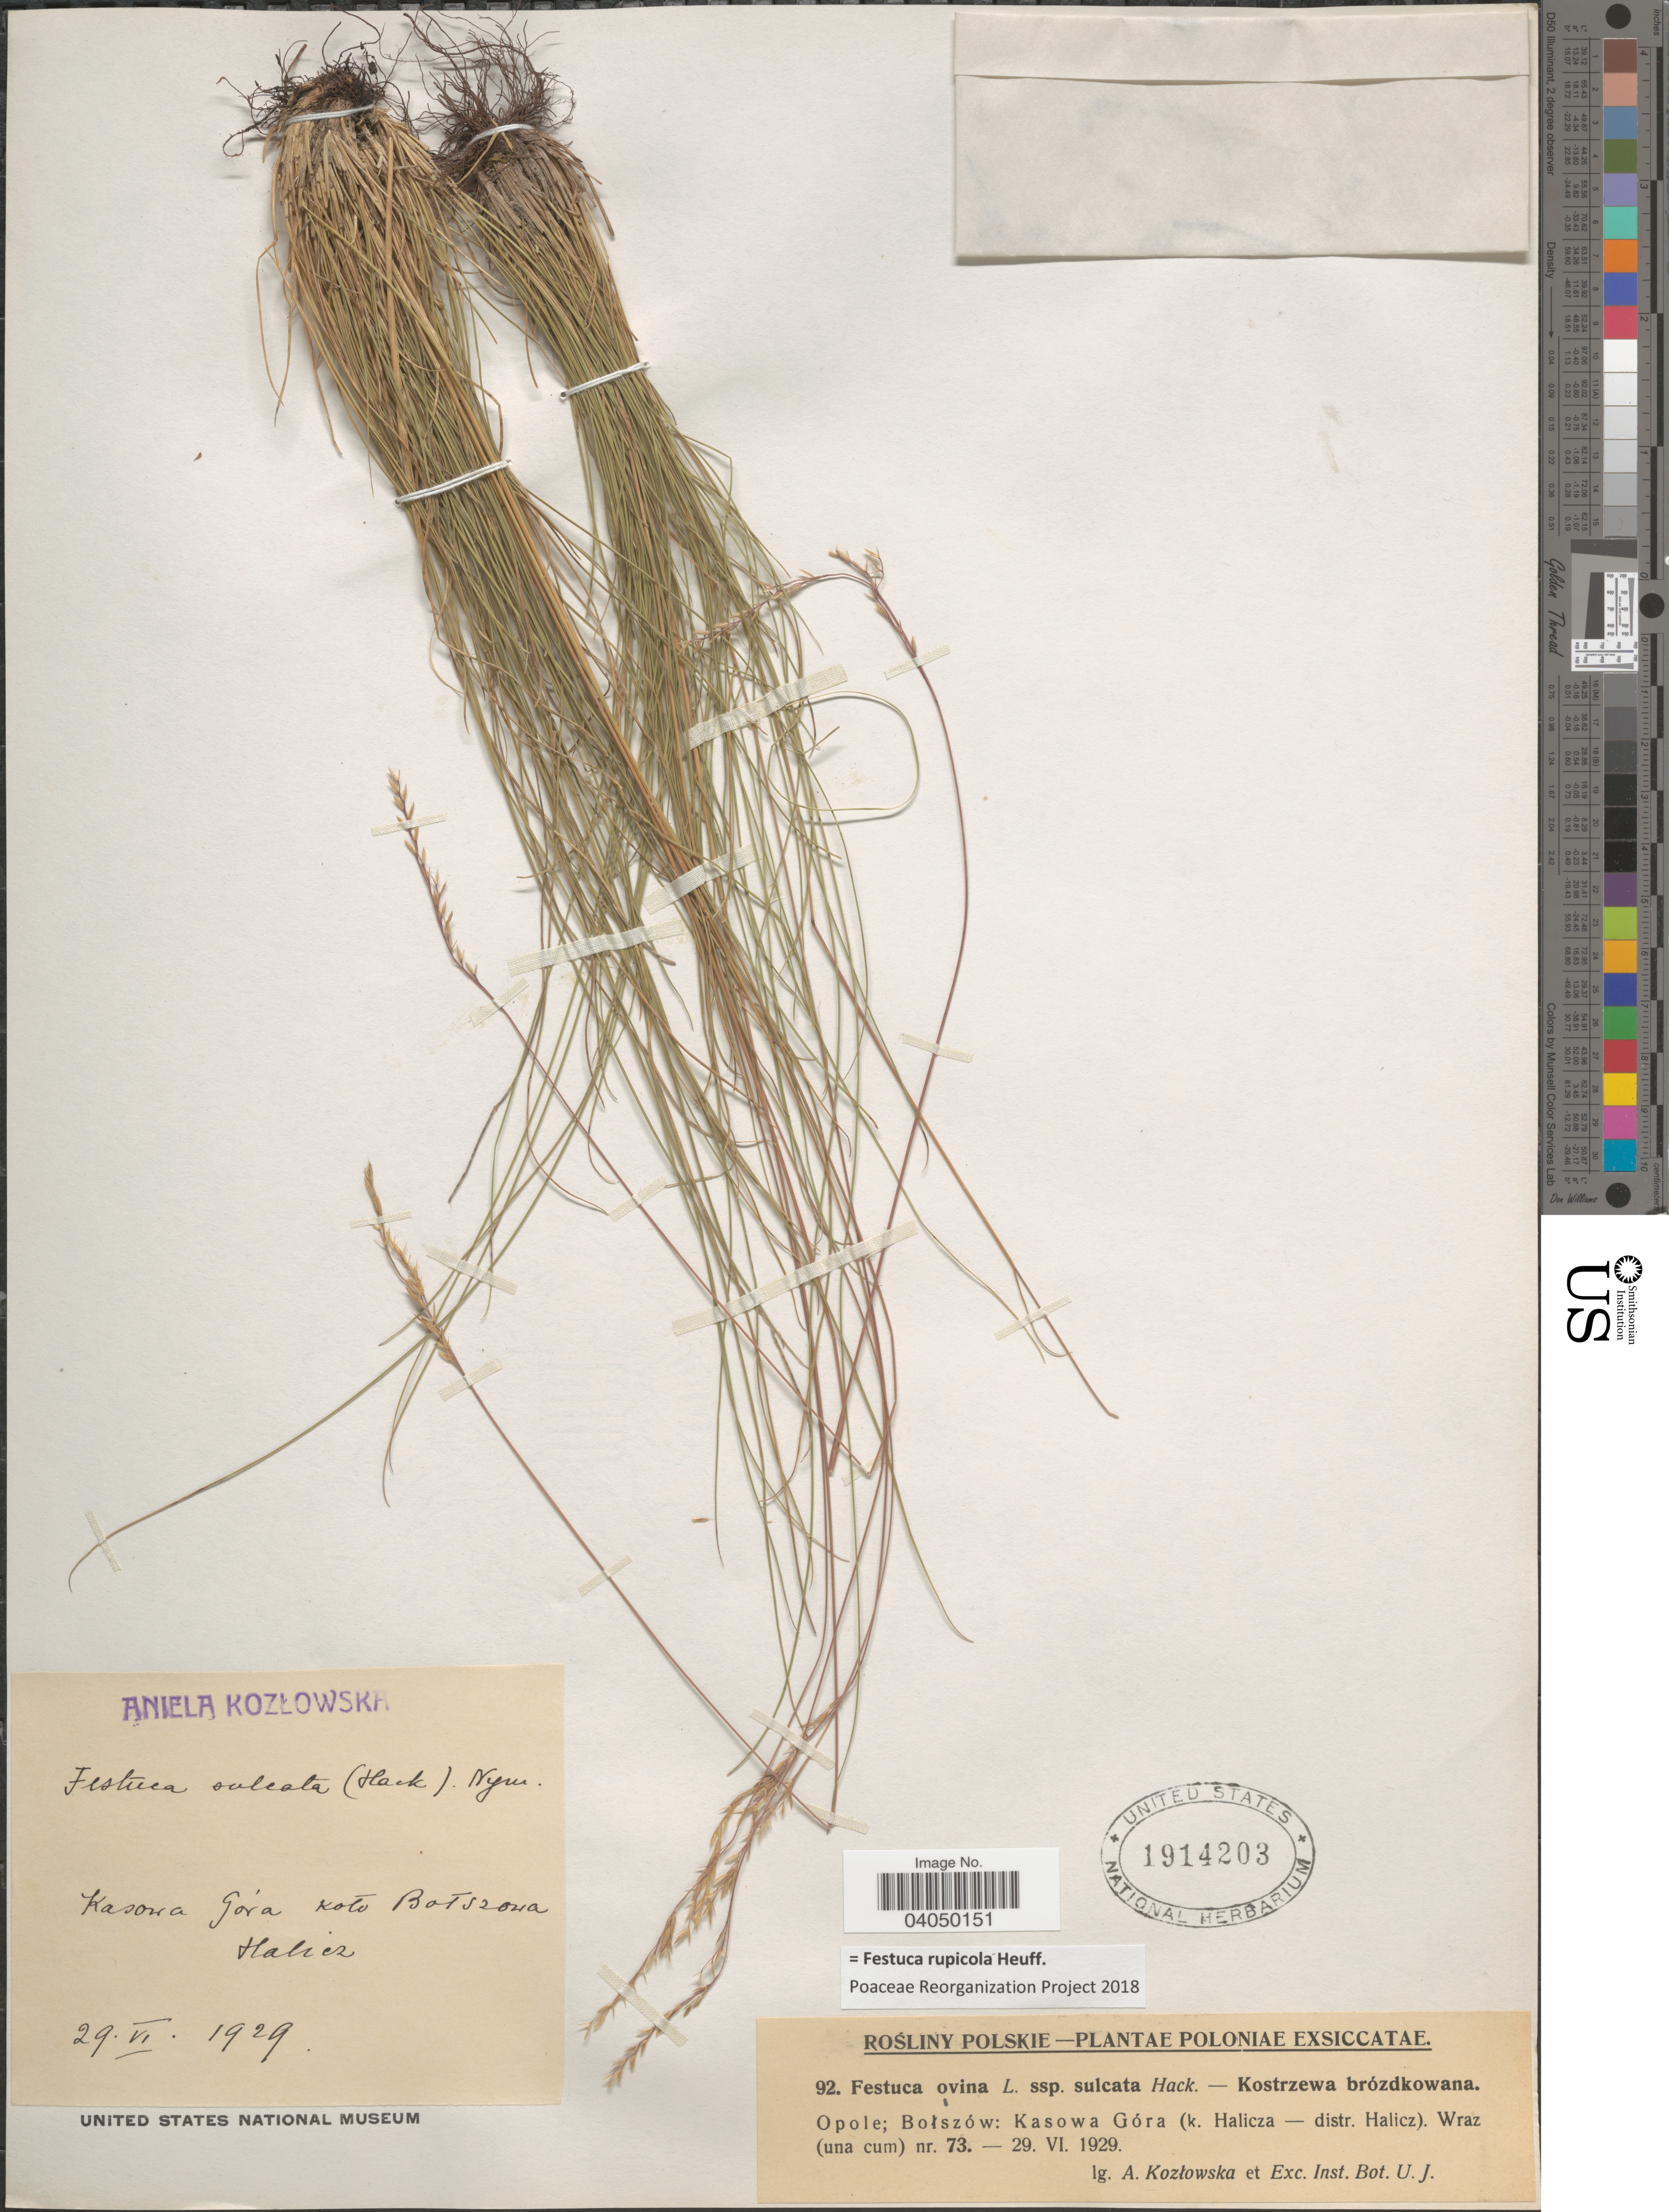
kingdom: Plantae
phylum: Tracheophyta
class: Liliopsida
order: Poales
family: Poaceae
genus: Festuca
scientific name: Festuca rupicola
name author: Heuff.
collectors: A. Kozlowska & Exc. Inst. Bot. U. J.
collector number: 92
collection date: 1929-06-29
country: Ukraine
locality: Poloniae. Opole; Bołszów: Kasowa Góra (k. Halicza - distr. Halicz). Wraz (una cum) nr. 73 [unsure placement].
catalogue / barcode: US 1914203